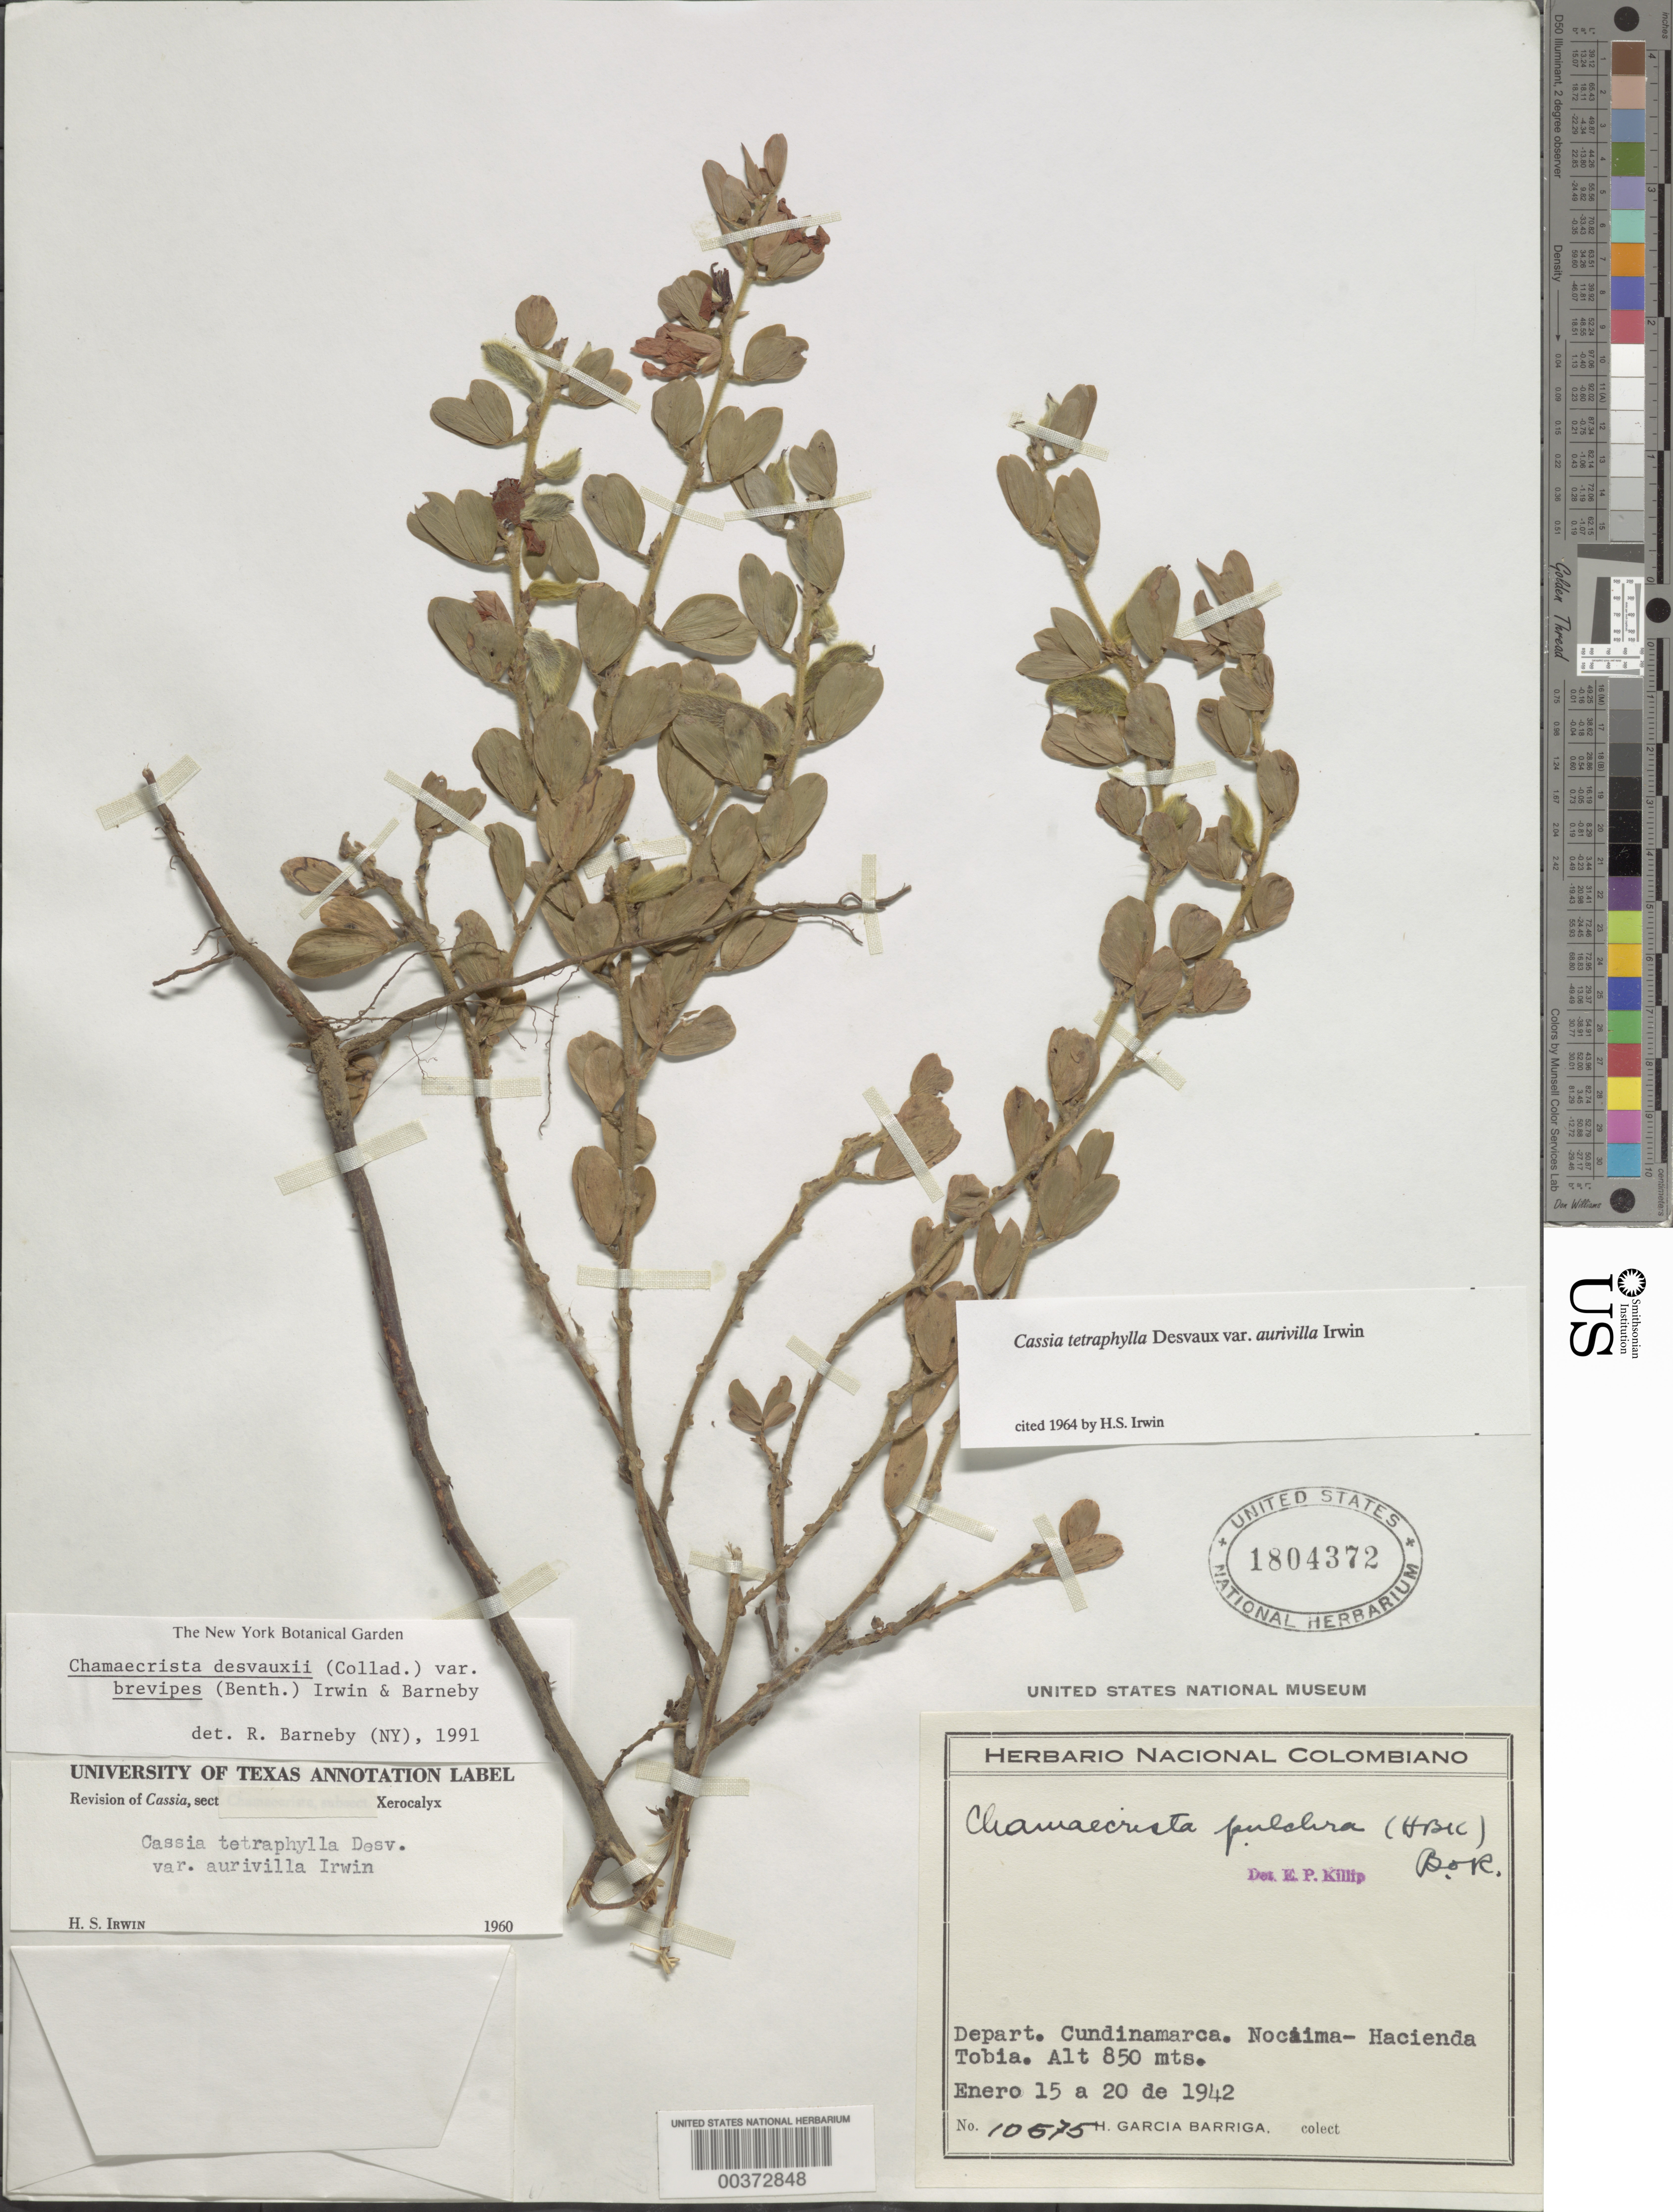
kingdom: Plantae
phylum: Tracheophyta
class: Magnoliopsida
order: Fabales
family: Fabaceae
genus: Chamaecrista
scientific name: Chamaecrista desvauxii var. brevipes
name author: (Benth.) H.S. Irwin & Barneby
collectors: H. García Barriga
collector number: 10575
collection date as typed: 15 Jan 1942 to 20 Jan 1942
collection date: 1942-01-15/1942-01-20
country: Colombia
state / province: Cundinamarca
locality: Nocaima-Hacienda Tobia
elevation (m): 850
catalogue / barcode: US 1804372